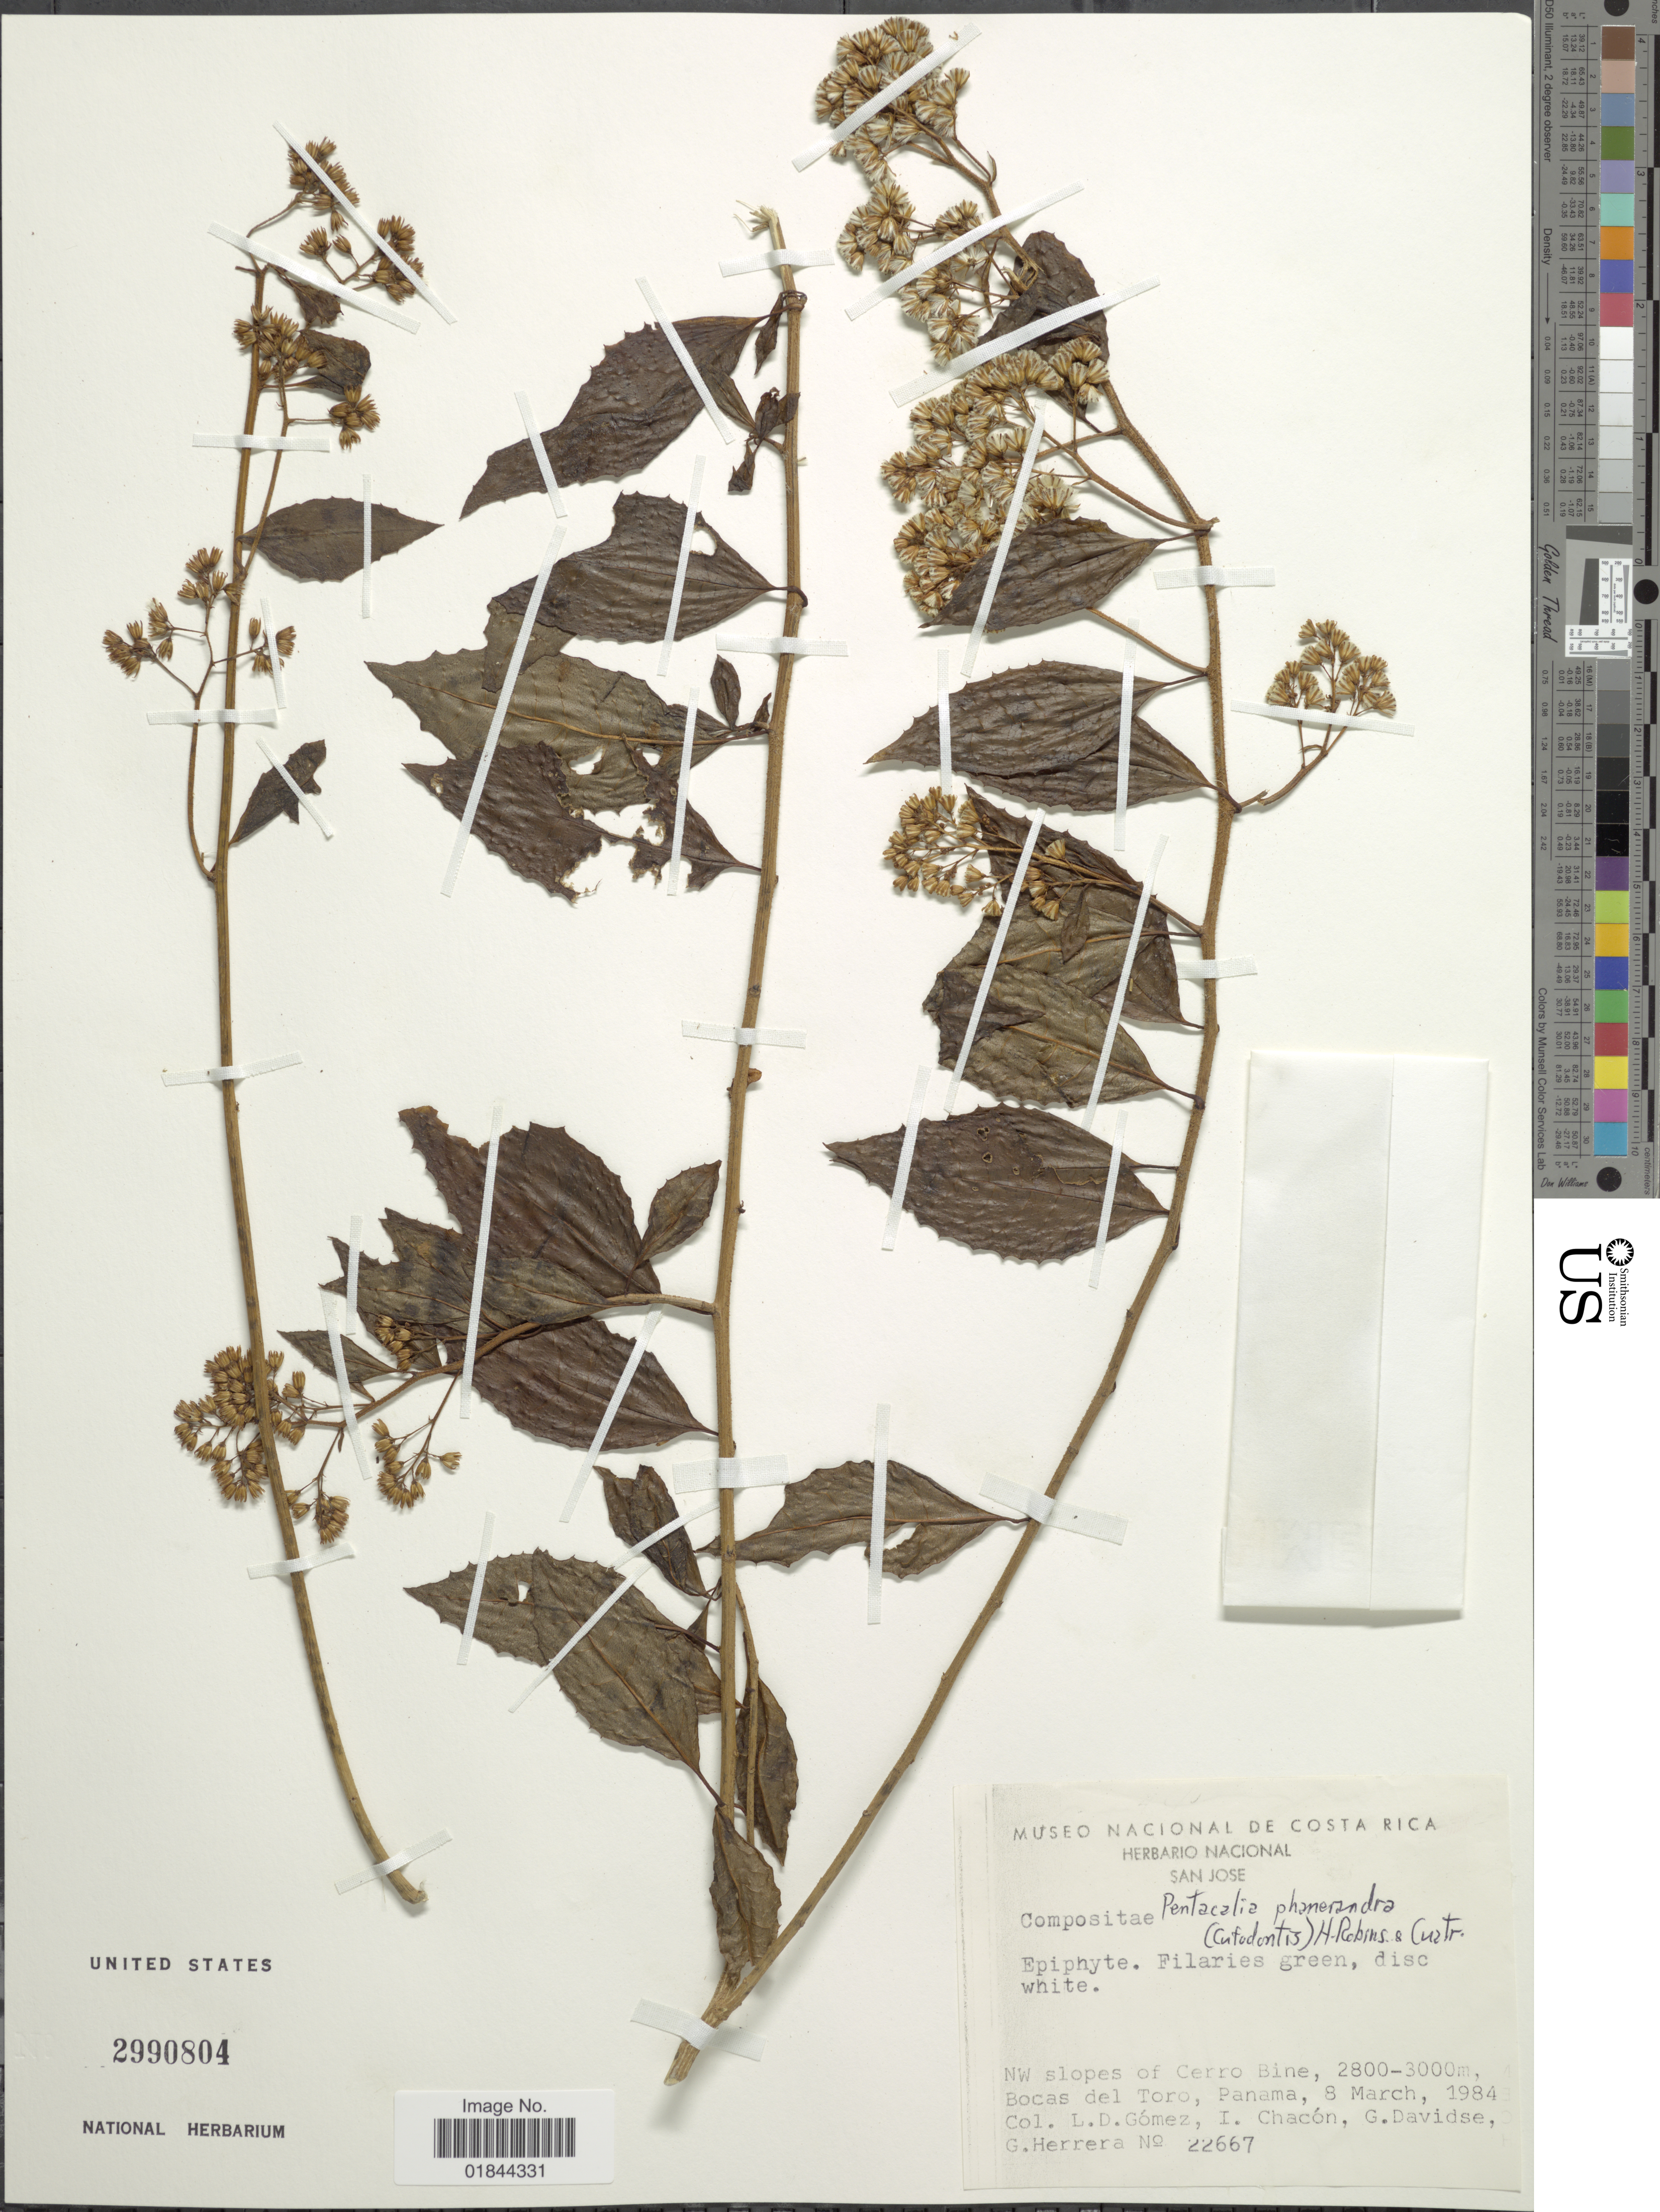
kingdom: Plantae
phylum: Tracheophyta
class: Magnoliopsida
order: Asterales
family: Asteraceae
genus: Pentacalia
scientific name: Pentacalia phanerandra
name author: (Cufod.) H. Rob. & Cuatrec.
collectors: L. Gomez, I. Chacón, G. Davidse & G. Herrera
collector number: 22667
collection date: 1984-03-08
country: Panama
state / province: Bocas del Toro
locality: NW slopes of Cerro Bine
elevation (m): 2800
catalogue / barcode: US 2990804